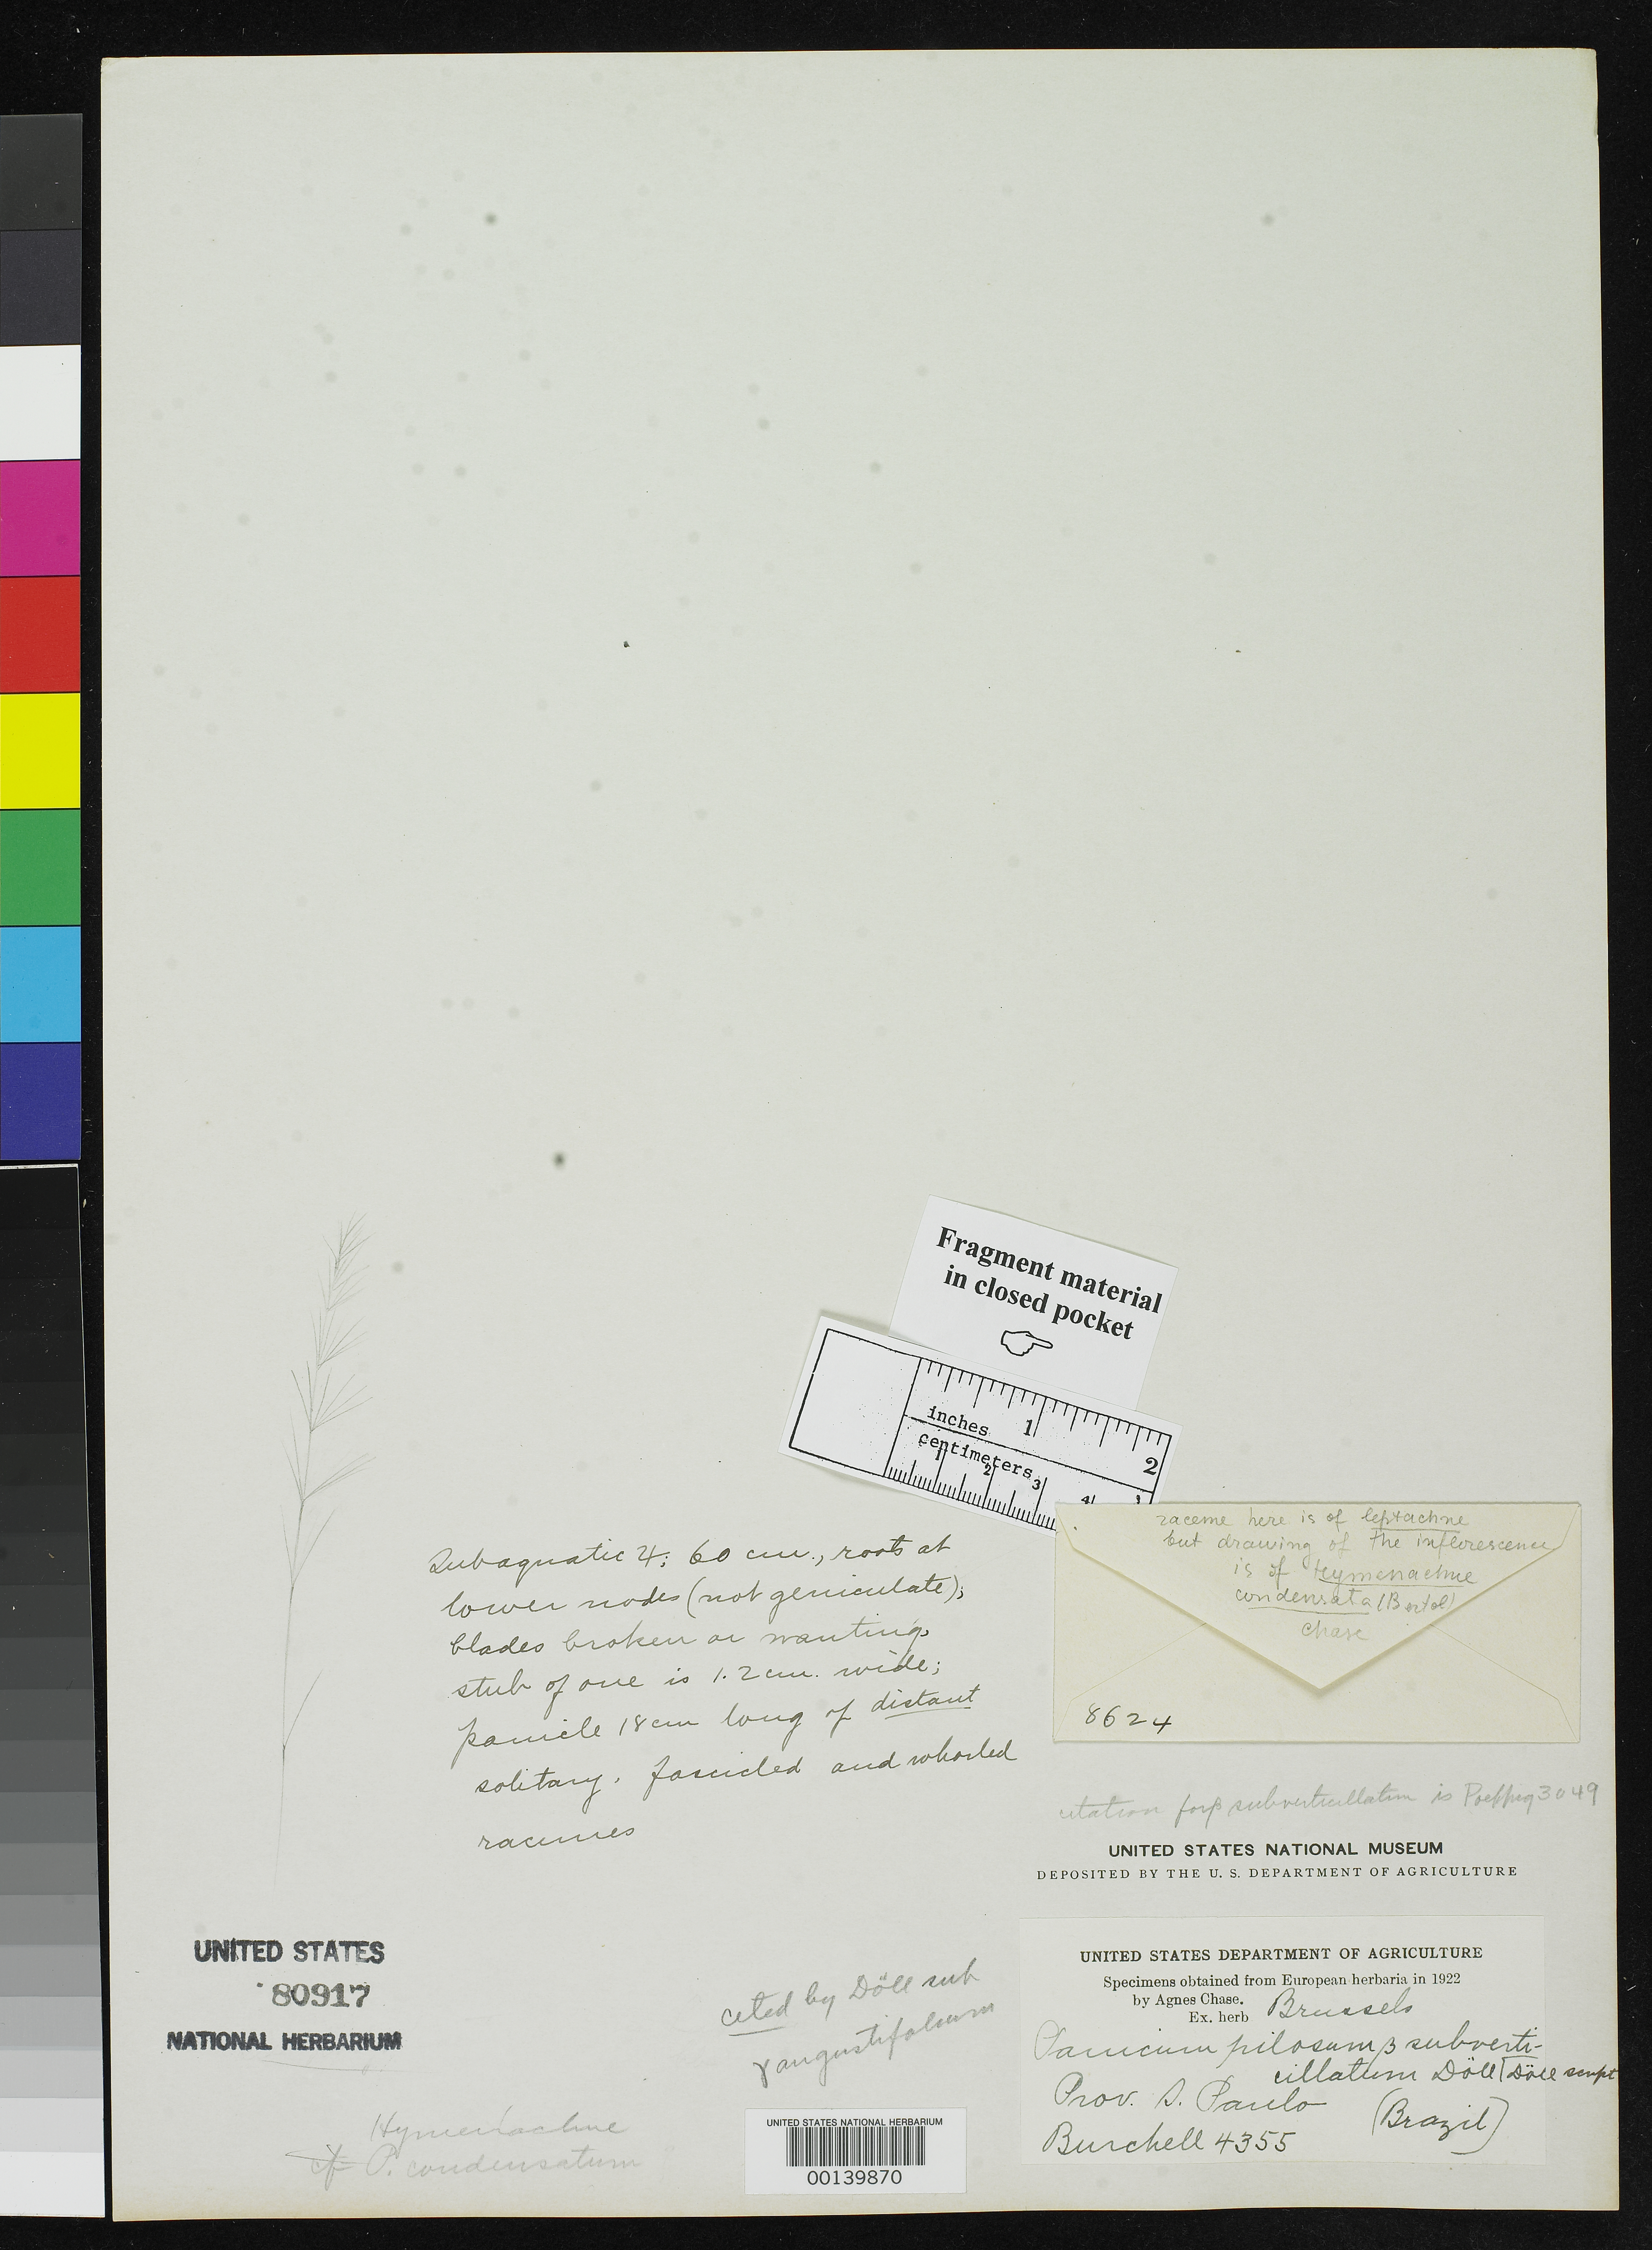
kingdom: Plantae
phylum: Tracheophyta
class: Liliopsida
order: Poales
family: Poaceae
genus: Panicum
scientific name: Panicum pilosum var. angustifolium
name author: Döll in Mart.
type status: Type Fragment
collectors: W. J. Burchell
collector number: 4355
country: Brazil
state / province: São Paulo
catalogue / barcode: US 80917